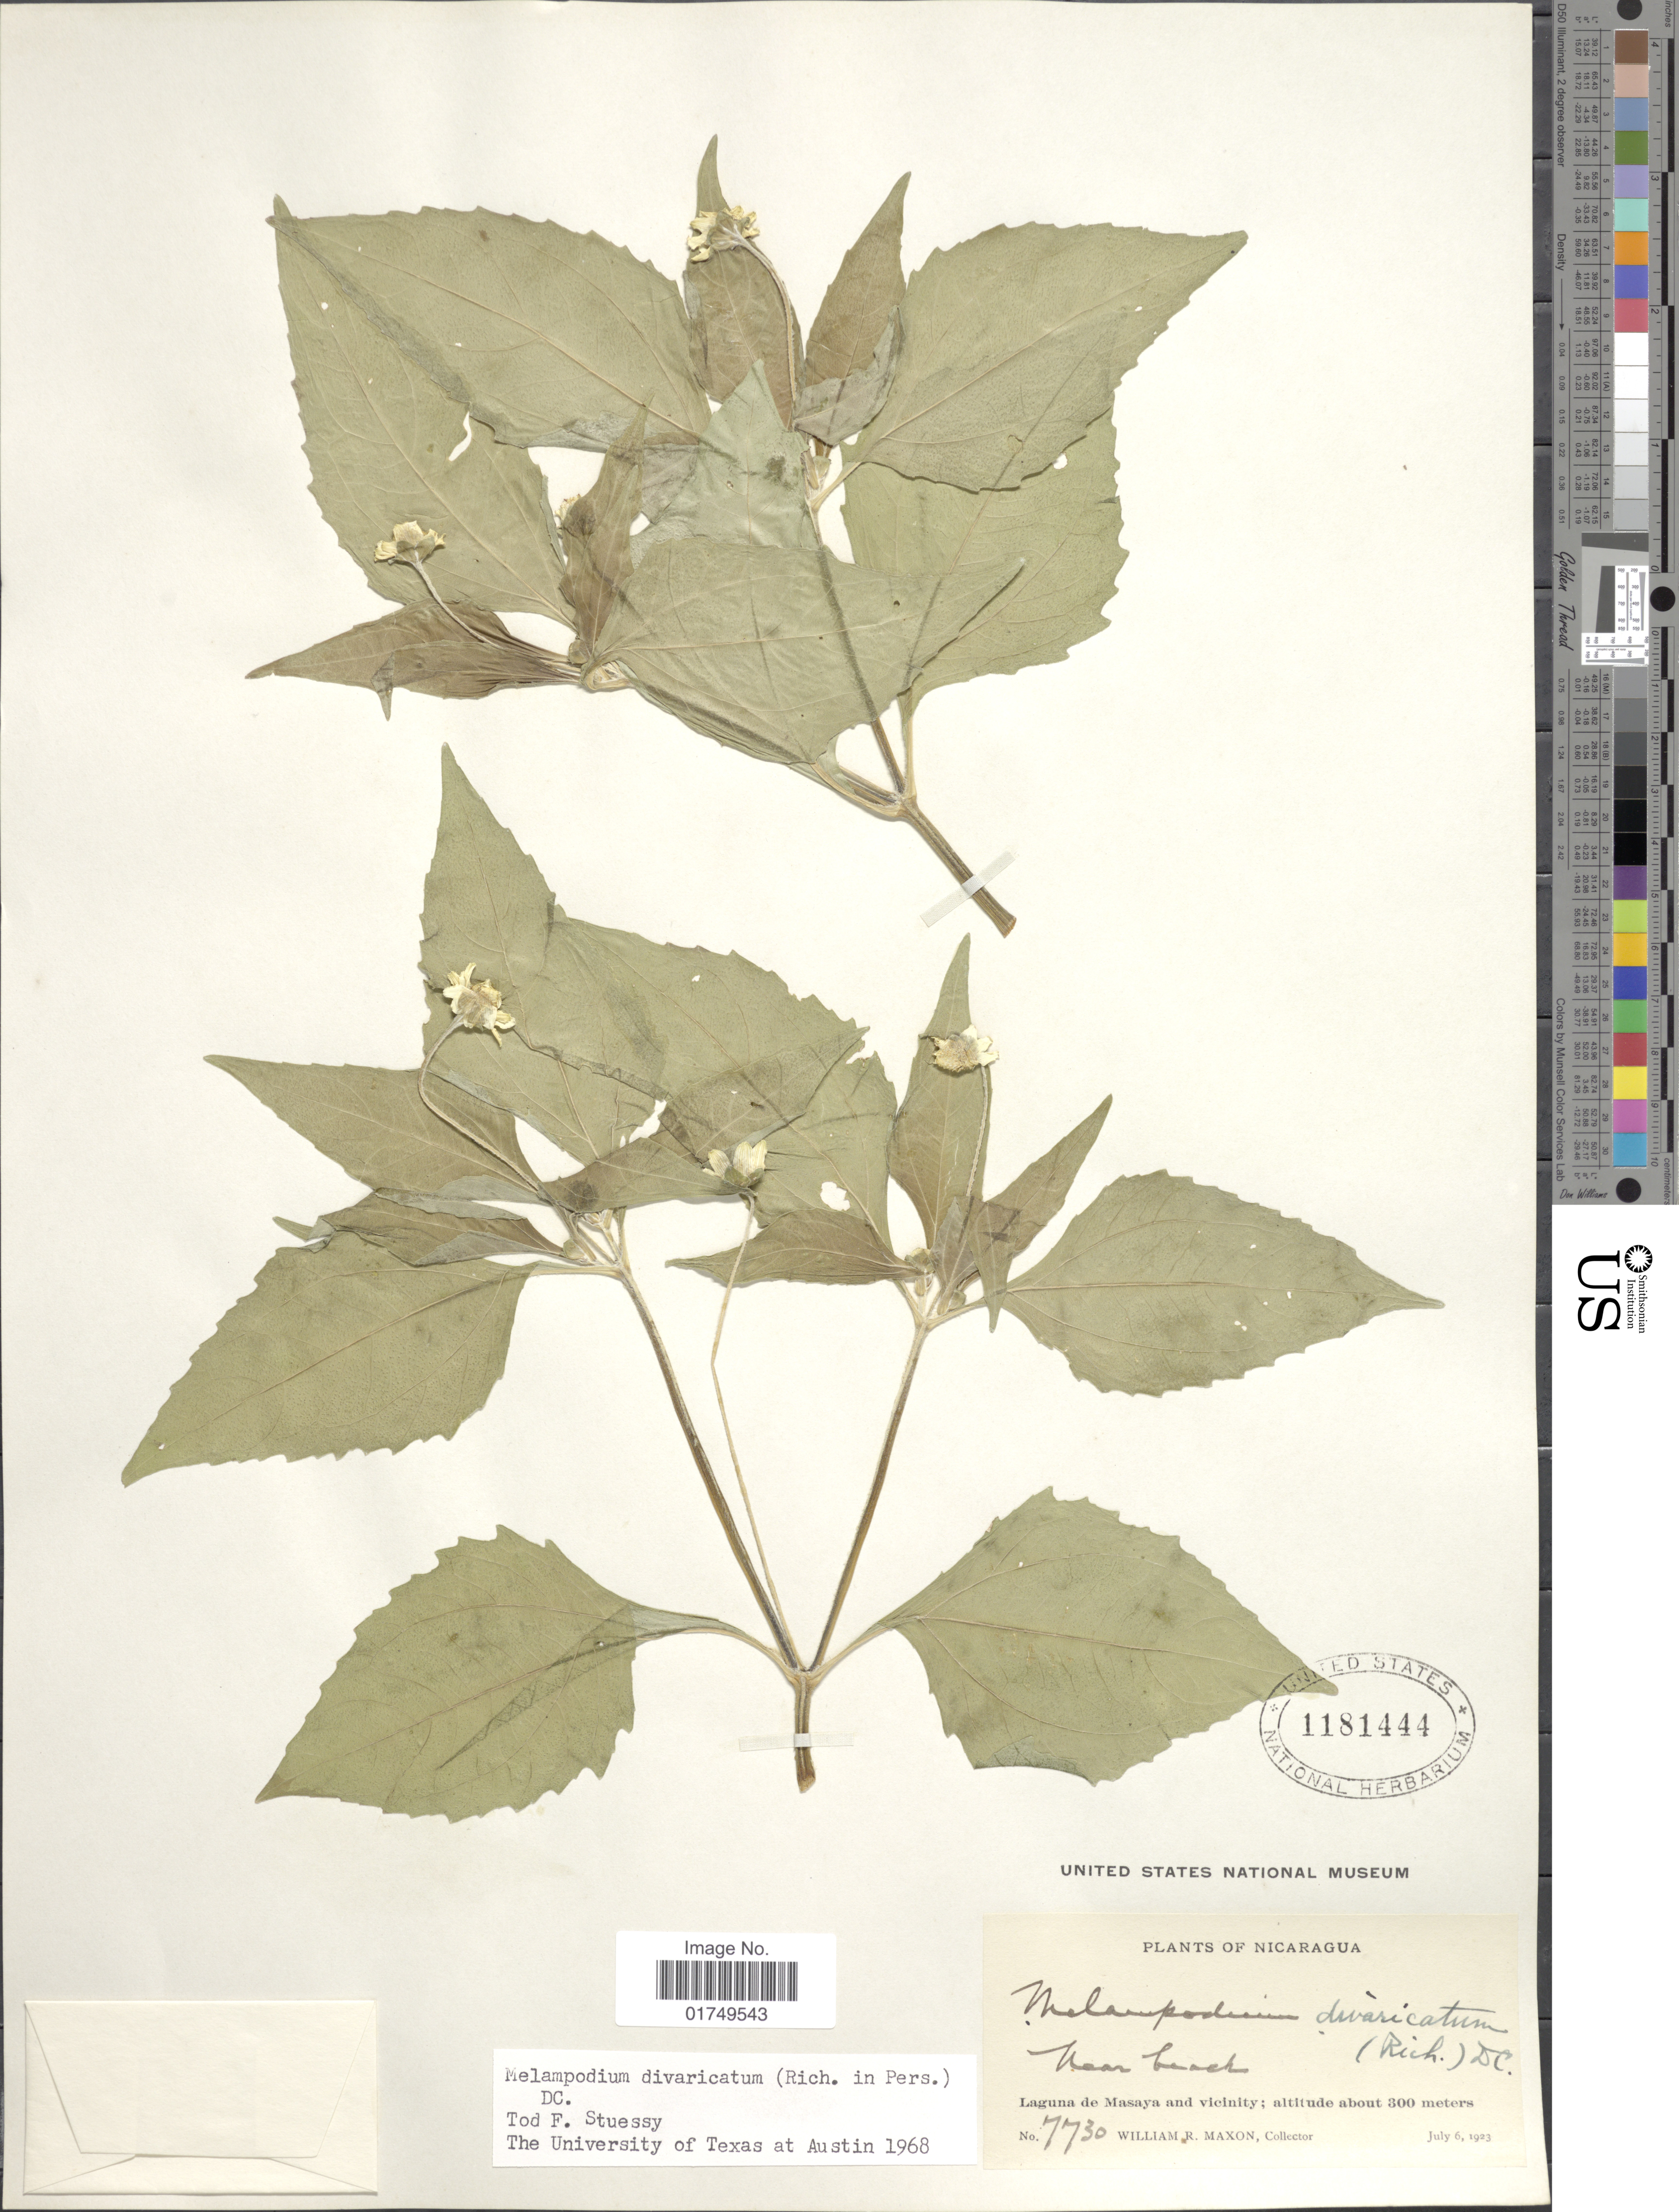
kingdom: Plantae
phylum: Tracheophyta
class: Magnoliopsida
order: Asterales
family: Asteraceae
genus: Melampodium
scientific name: Melampodium divaricatum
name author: (Rich.) DC.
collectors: W. R. Maxon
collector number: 7730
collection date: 1923-07-06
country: Nicaragua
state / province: Masaya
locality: Laguna de Masaya and vicinity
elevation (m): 300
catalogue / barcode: US 1181444